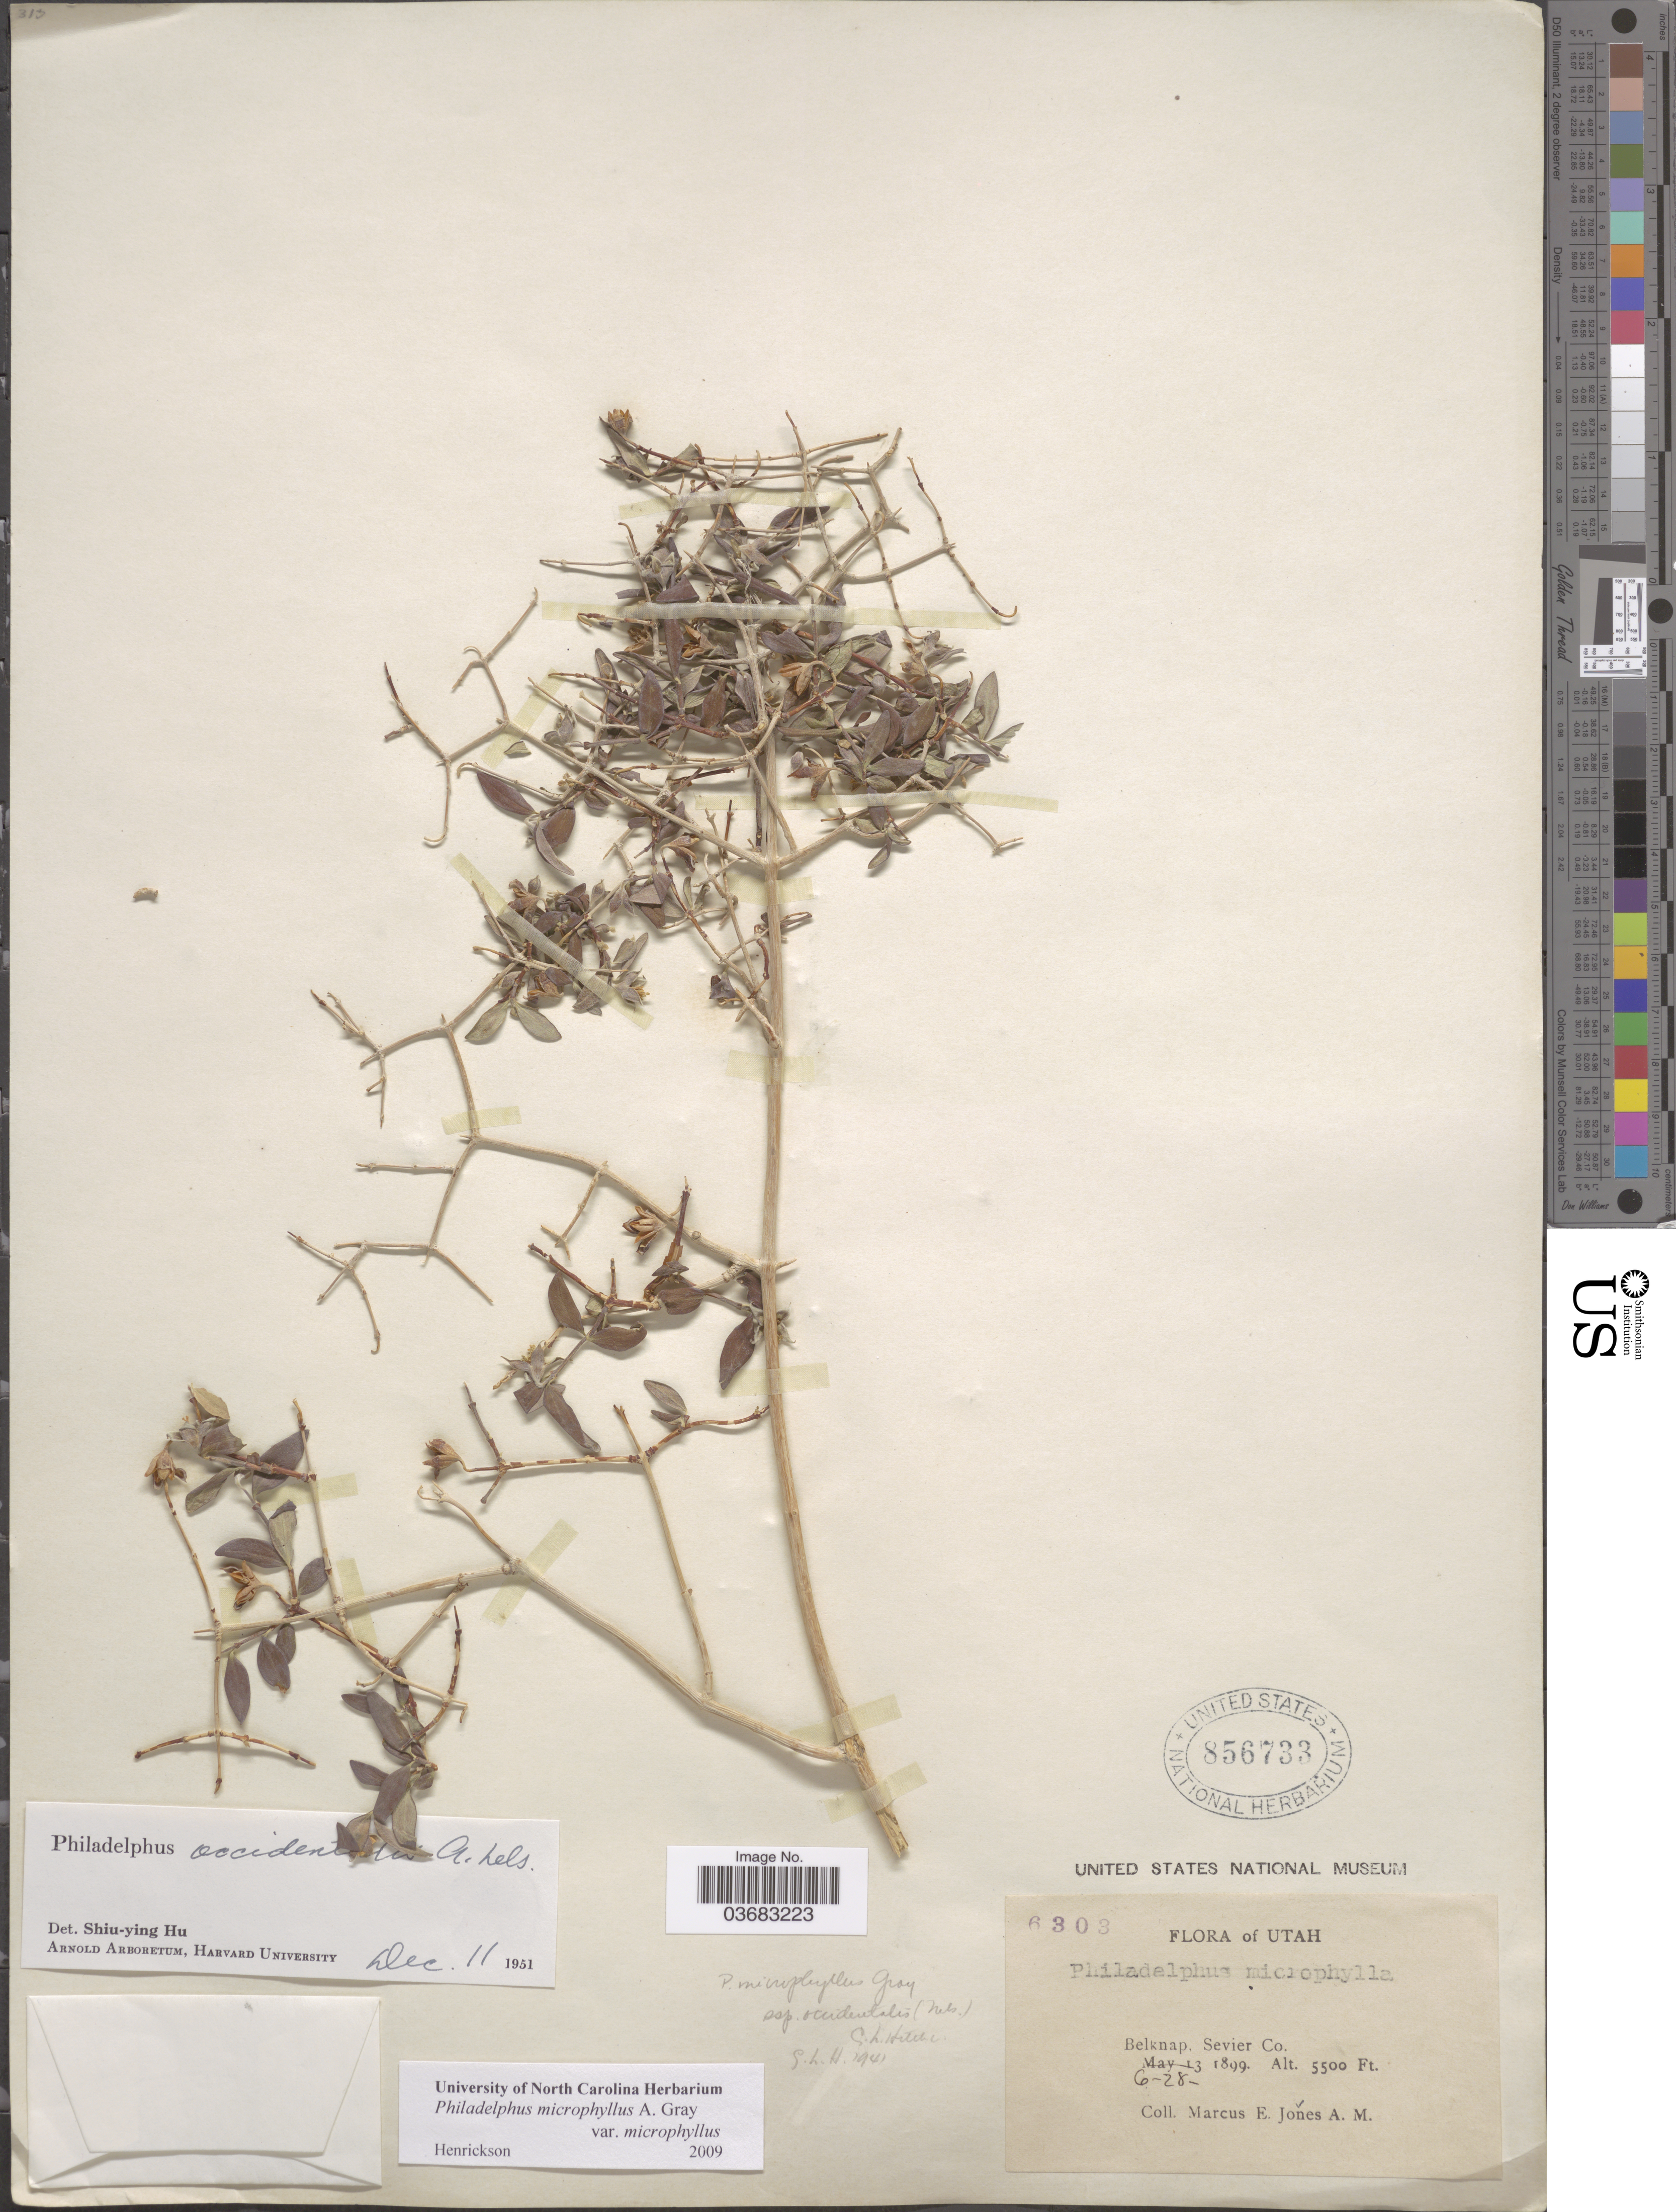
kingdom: Plantae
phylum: Tracheophyta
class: Magnoliopsida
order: Cornales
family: Hydrangeaceae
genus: Philadelphus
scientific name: Philadelphus microphyllus var. microphyllus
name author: A. Gray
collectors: M. E. Jones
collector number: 6303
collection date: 1899-06-28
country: United States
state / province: Utah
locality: Belknap, Sevier Co.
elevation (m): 1676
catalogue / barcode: US 856733